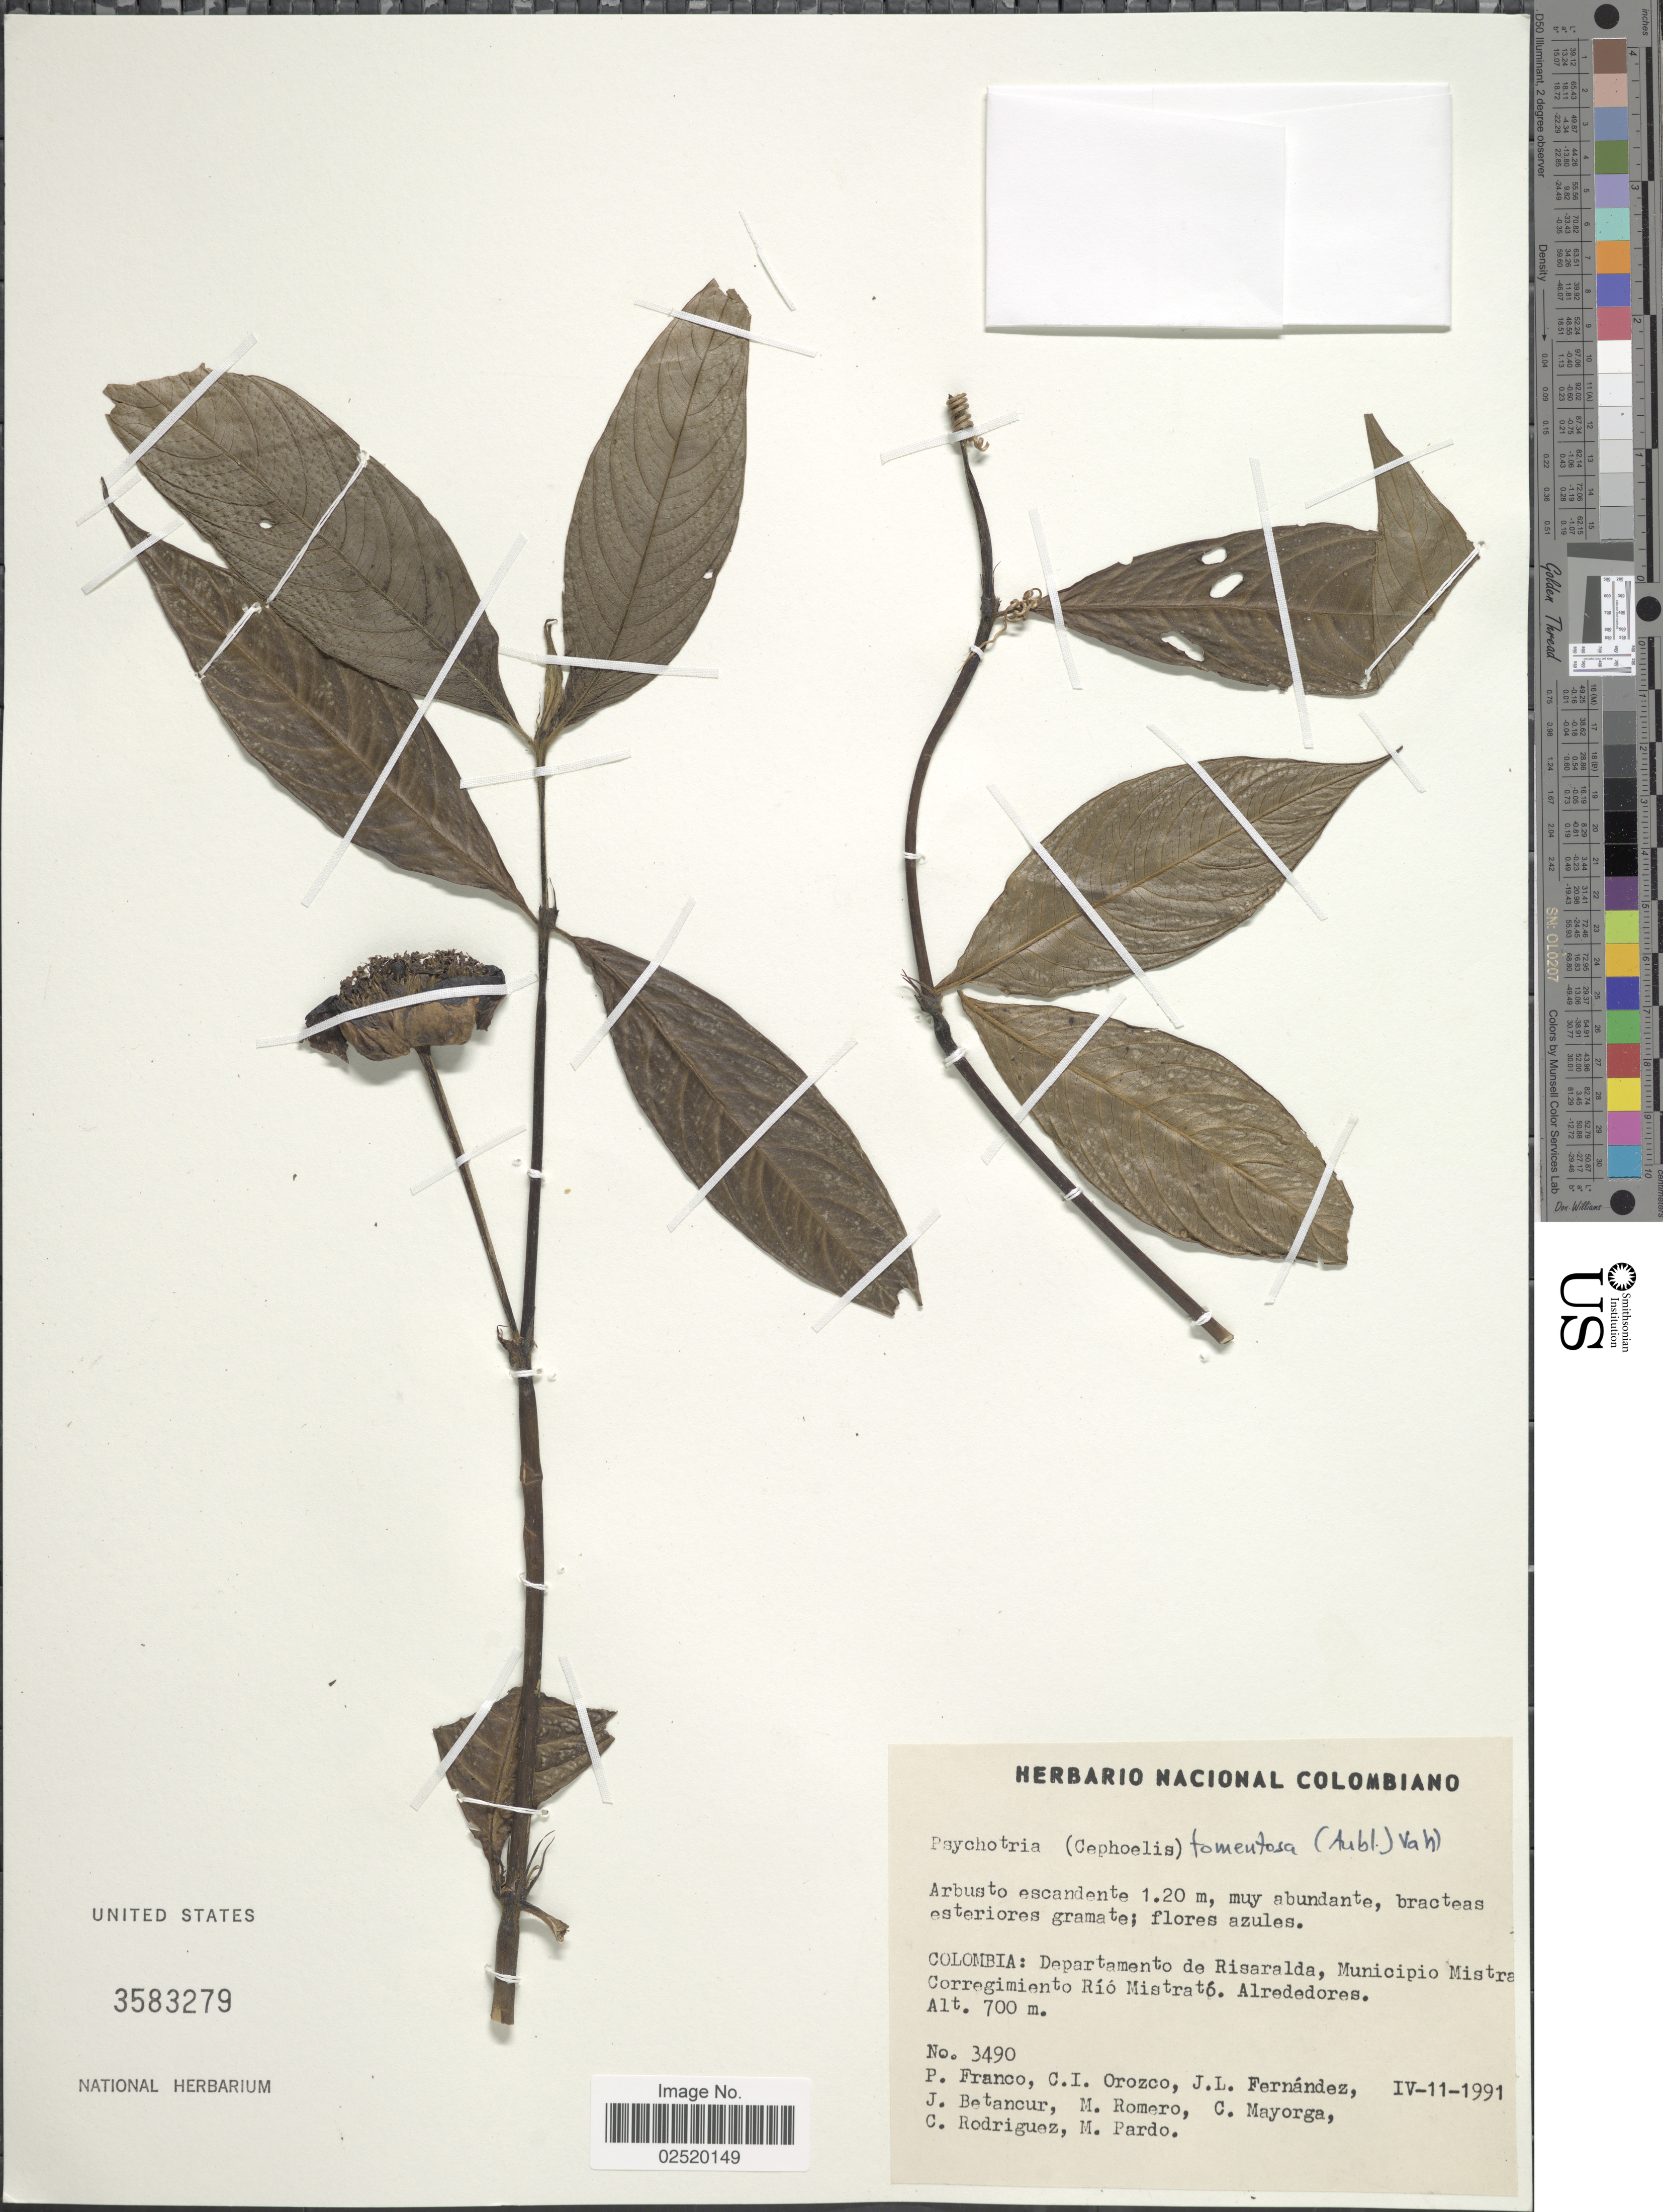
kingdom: Plantae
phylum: Tracheophyta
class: Magnoliopsida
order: Gentianales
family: Rubiaceae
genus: Psychotria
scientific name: Psychotria poeppigiana subsp. poeppigiana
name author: Müll. Arg.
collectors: P. Franco, C. I. Orozco, J. Fernandez, J. Betancur & et al.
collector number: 3490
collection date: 1991-04-11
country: Colombia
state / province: Risaralda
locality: Colombia: Departamento de Risaralda, Municipio Mistra Corregimiento Rio Mistrato, Alrededores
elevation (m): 700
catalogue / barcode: US 3583279